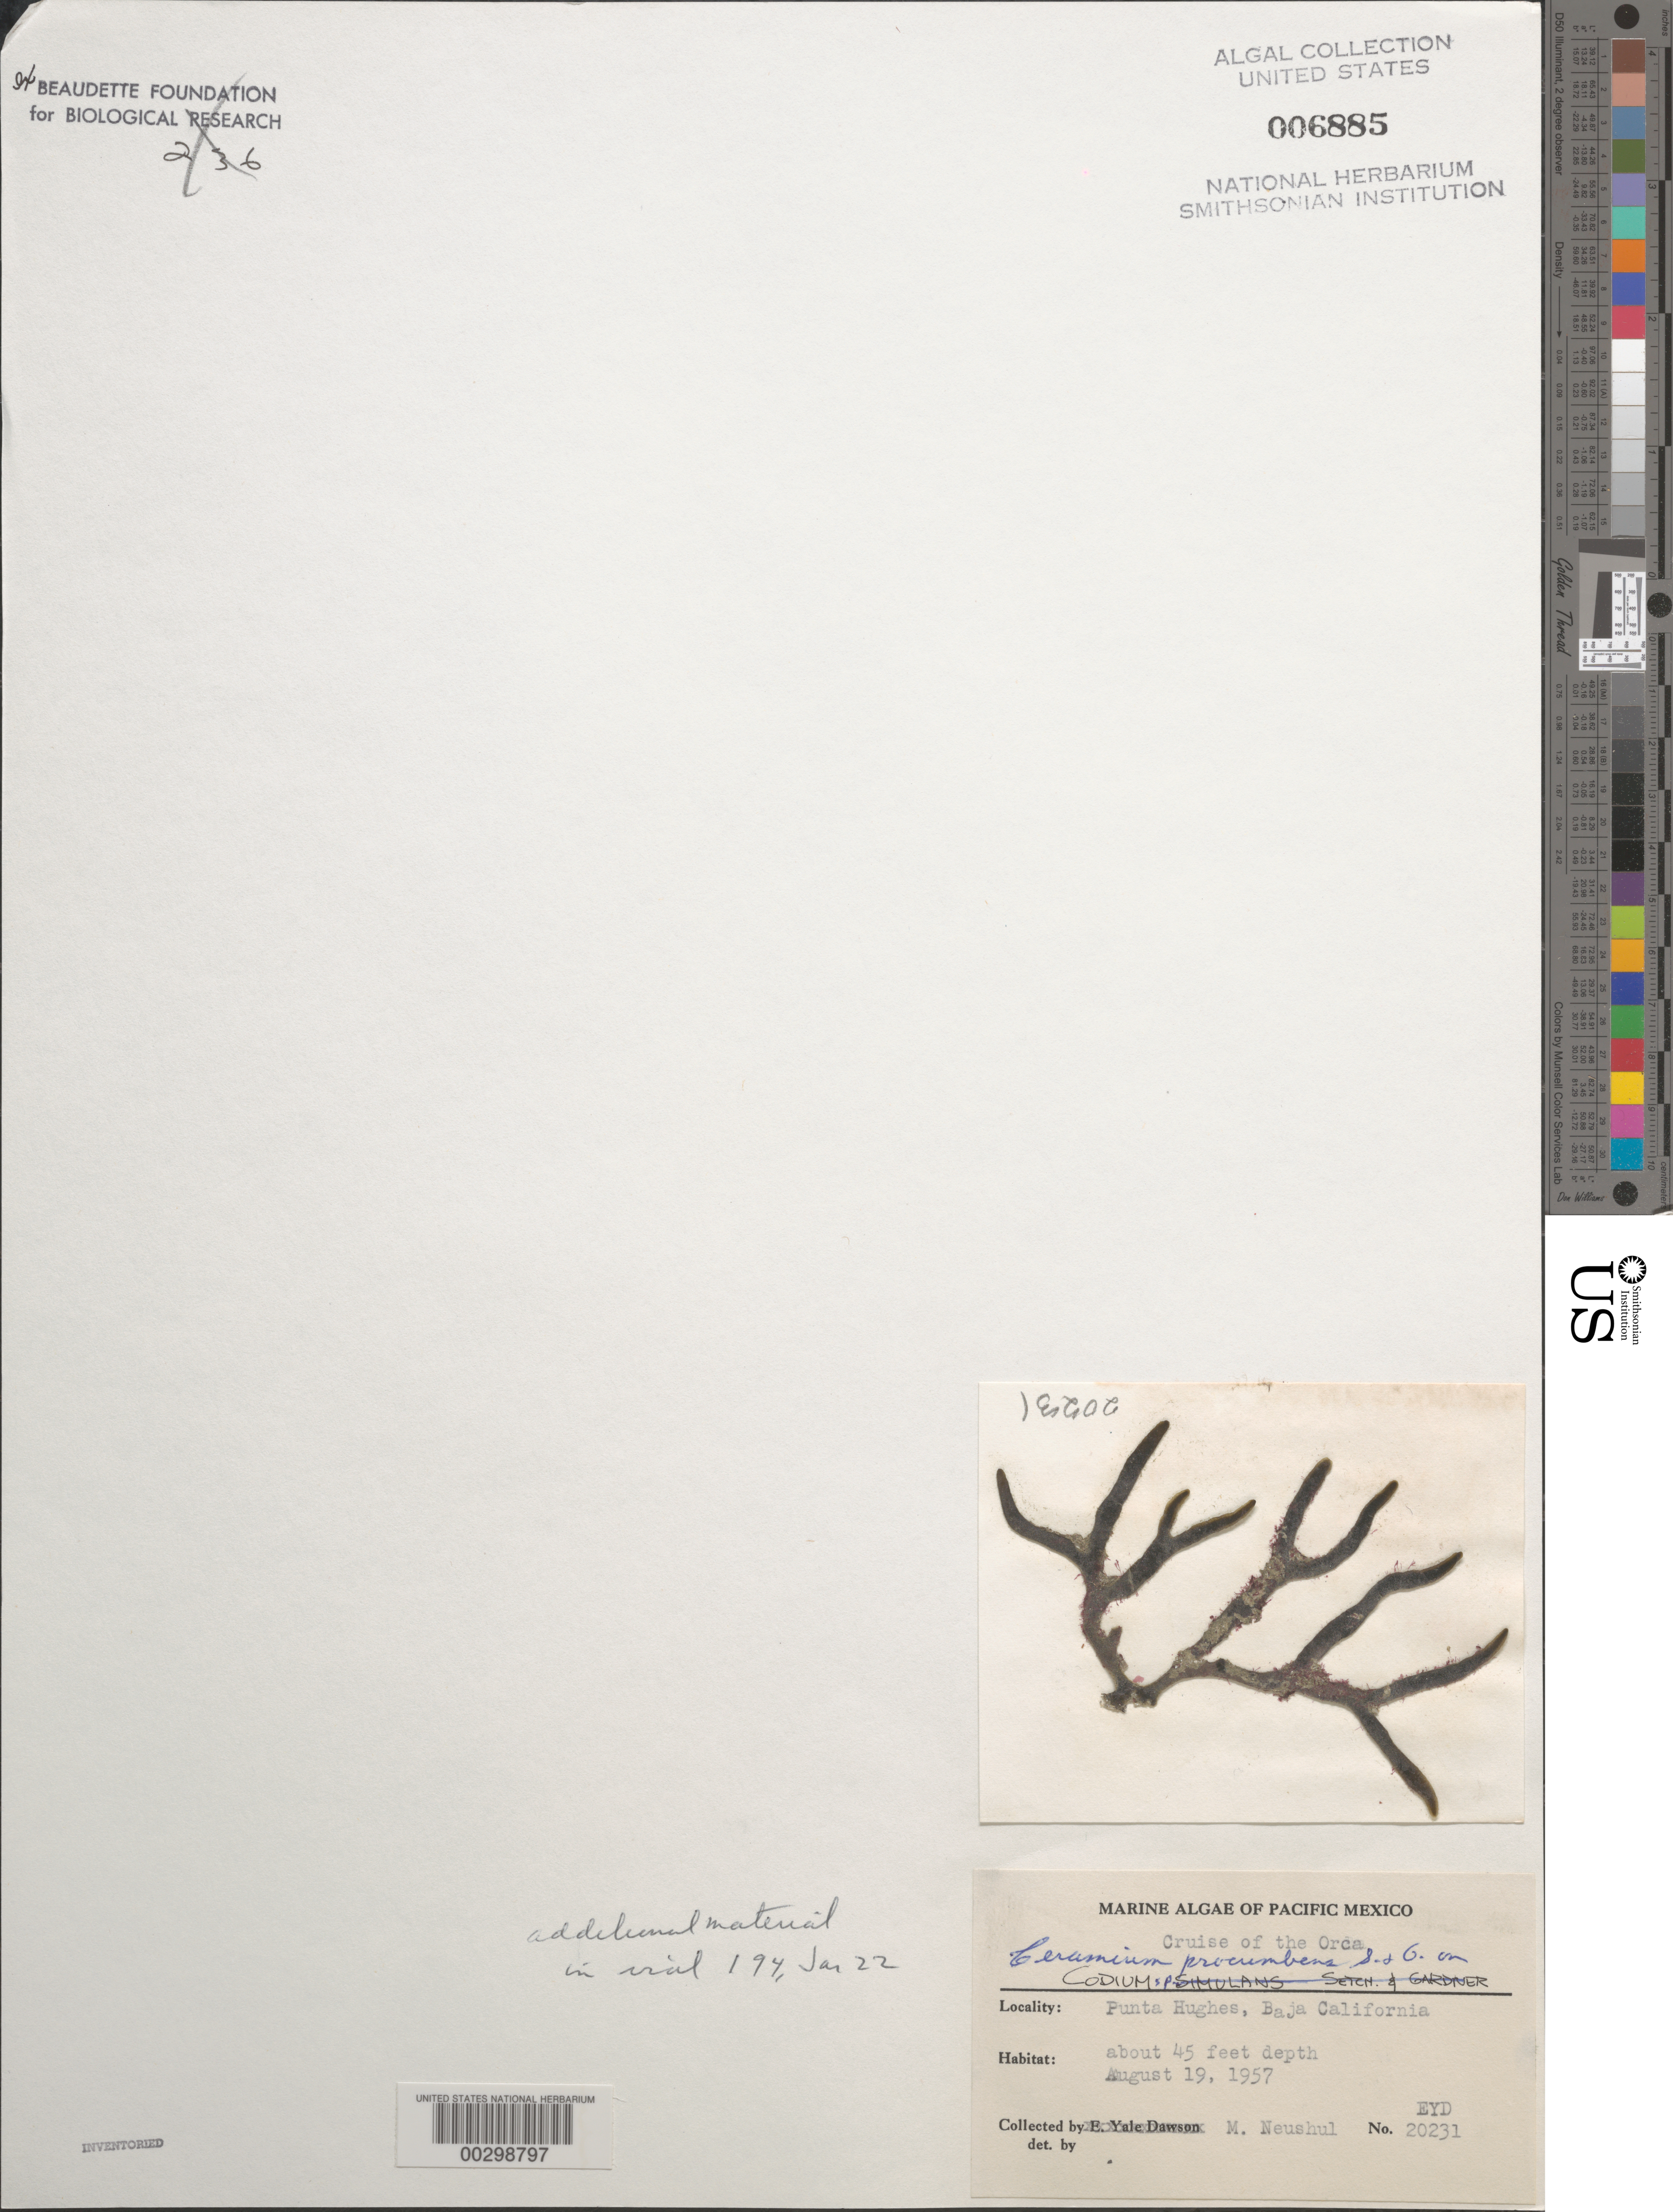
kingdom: Plantae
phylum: Rhodophyta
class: Florideophyceae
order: Ceramiales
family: Ceramiaceae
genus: Ceramium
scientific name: Ceramium procumbens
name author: Setch. & N.L. Gardner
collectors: M. Neushul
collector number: EYD 20231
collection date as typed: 19 Aug 1957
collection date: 1957-08-19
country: Mexico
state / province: Baja California Sur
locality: Punta Hughes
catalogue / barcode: US 6885